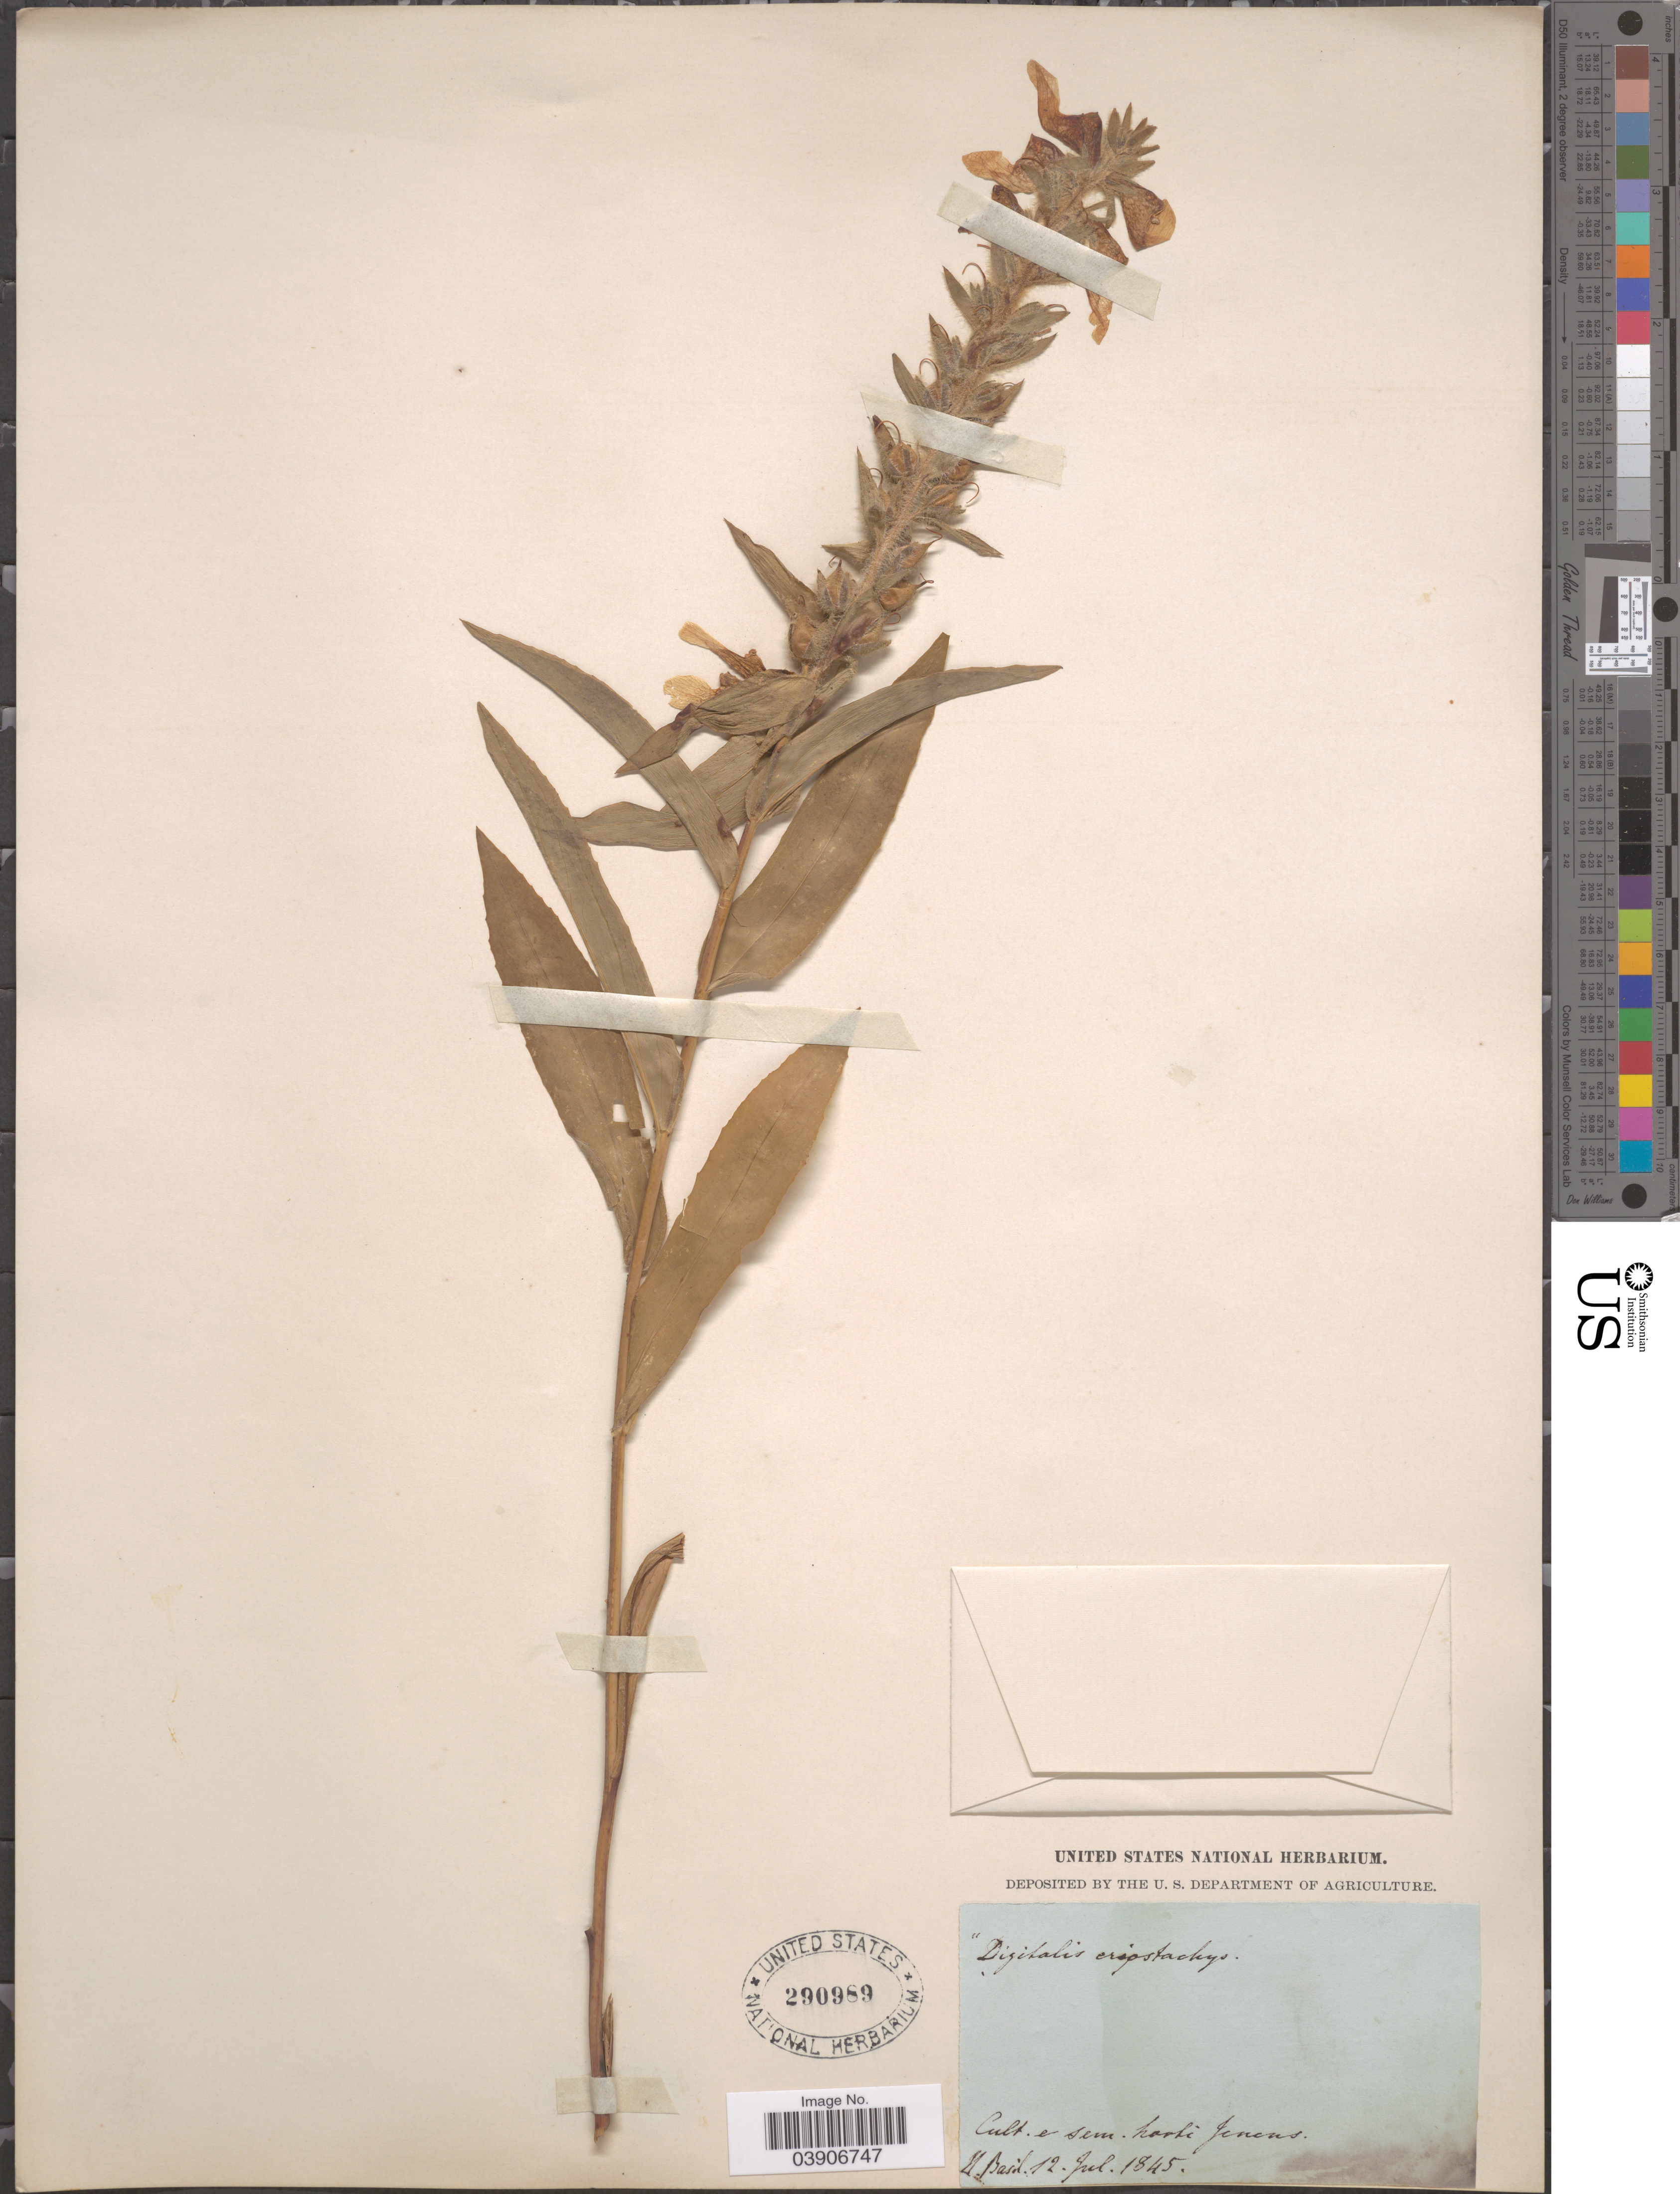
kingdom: Plantae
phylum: Tracheophyta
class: Magnoliopsida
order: Lamiales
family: Plantaginaceae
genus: Digitalis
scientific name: Digitalis eriostachya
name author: Besser ex Rchb. f.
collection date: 1845-07-12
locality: Cult. e sem. horti Jenens. H. Basil.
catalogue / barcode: US 290989